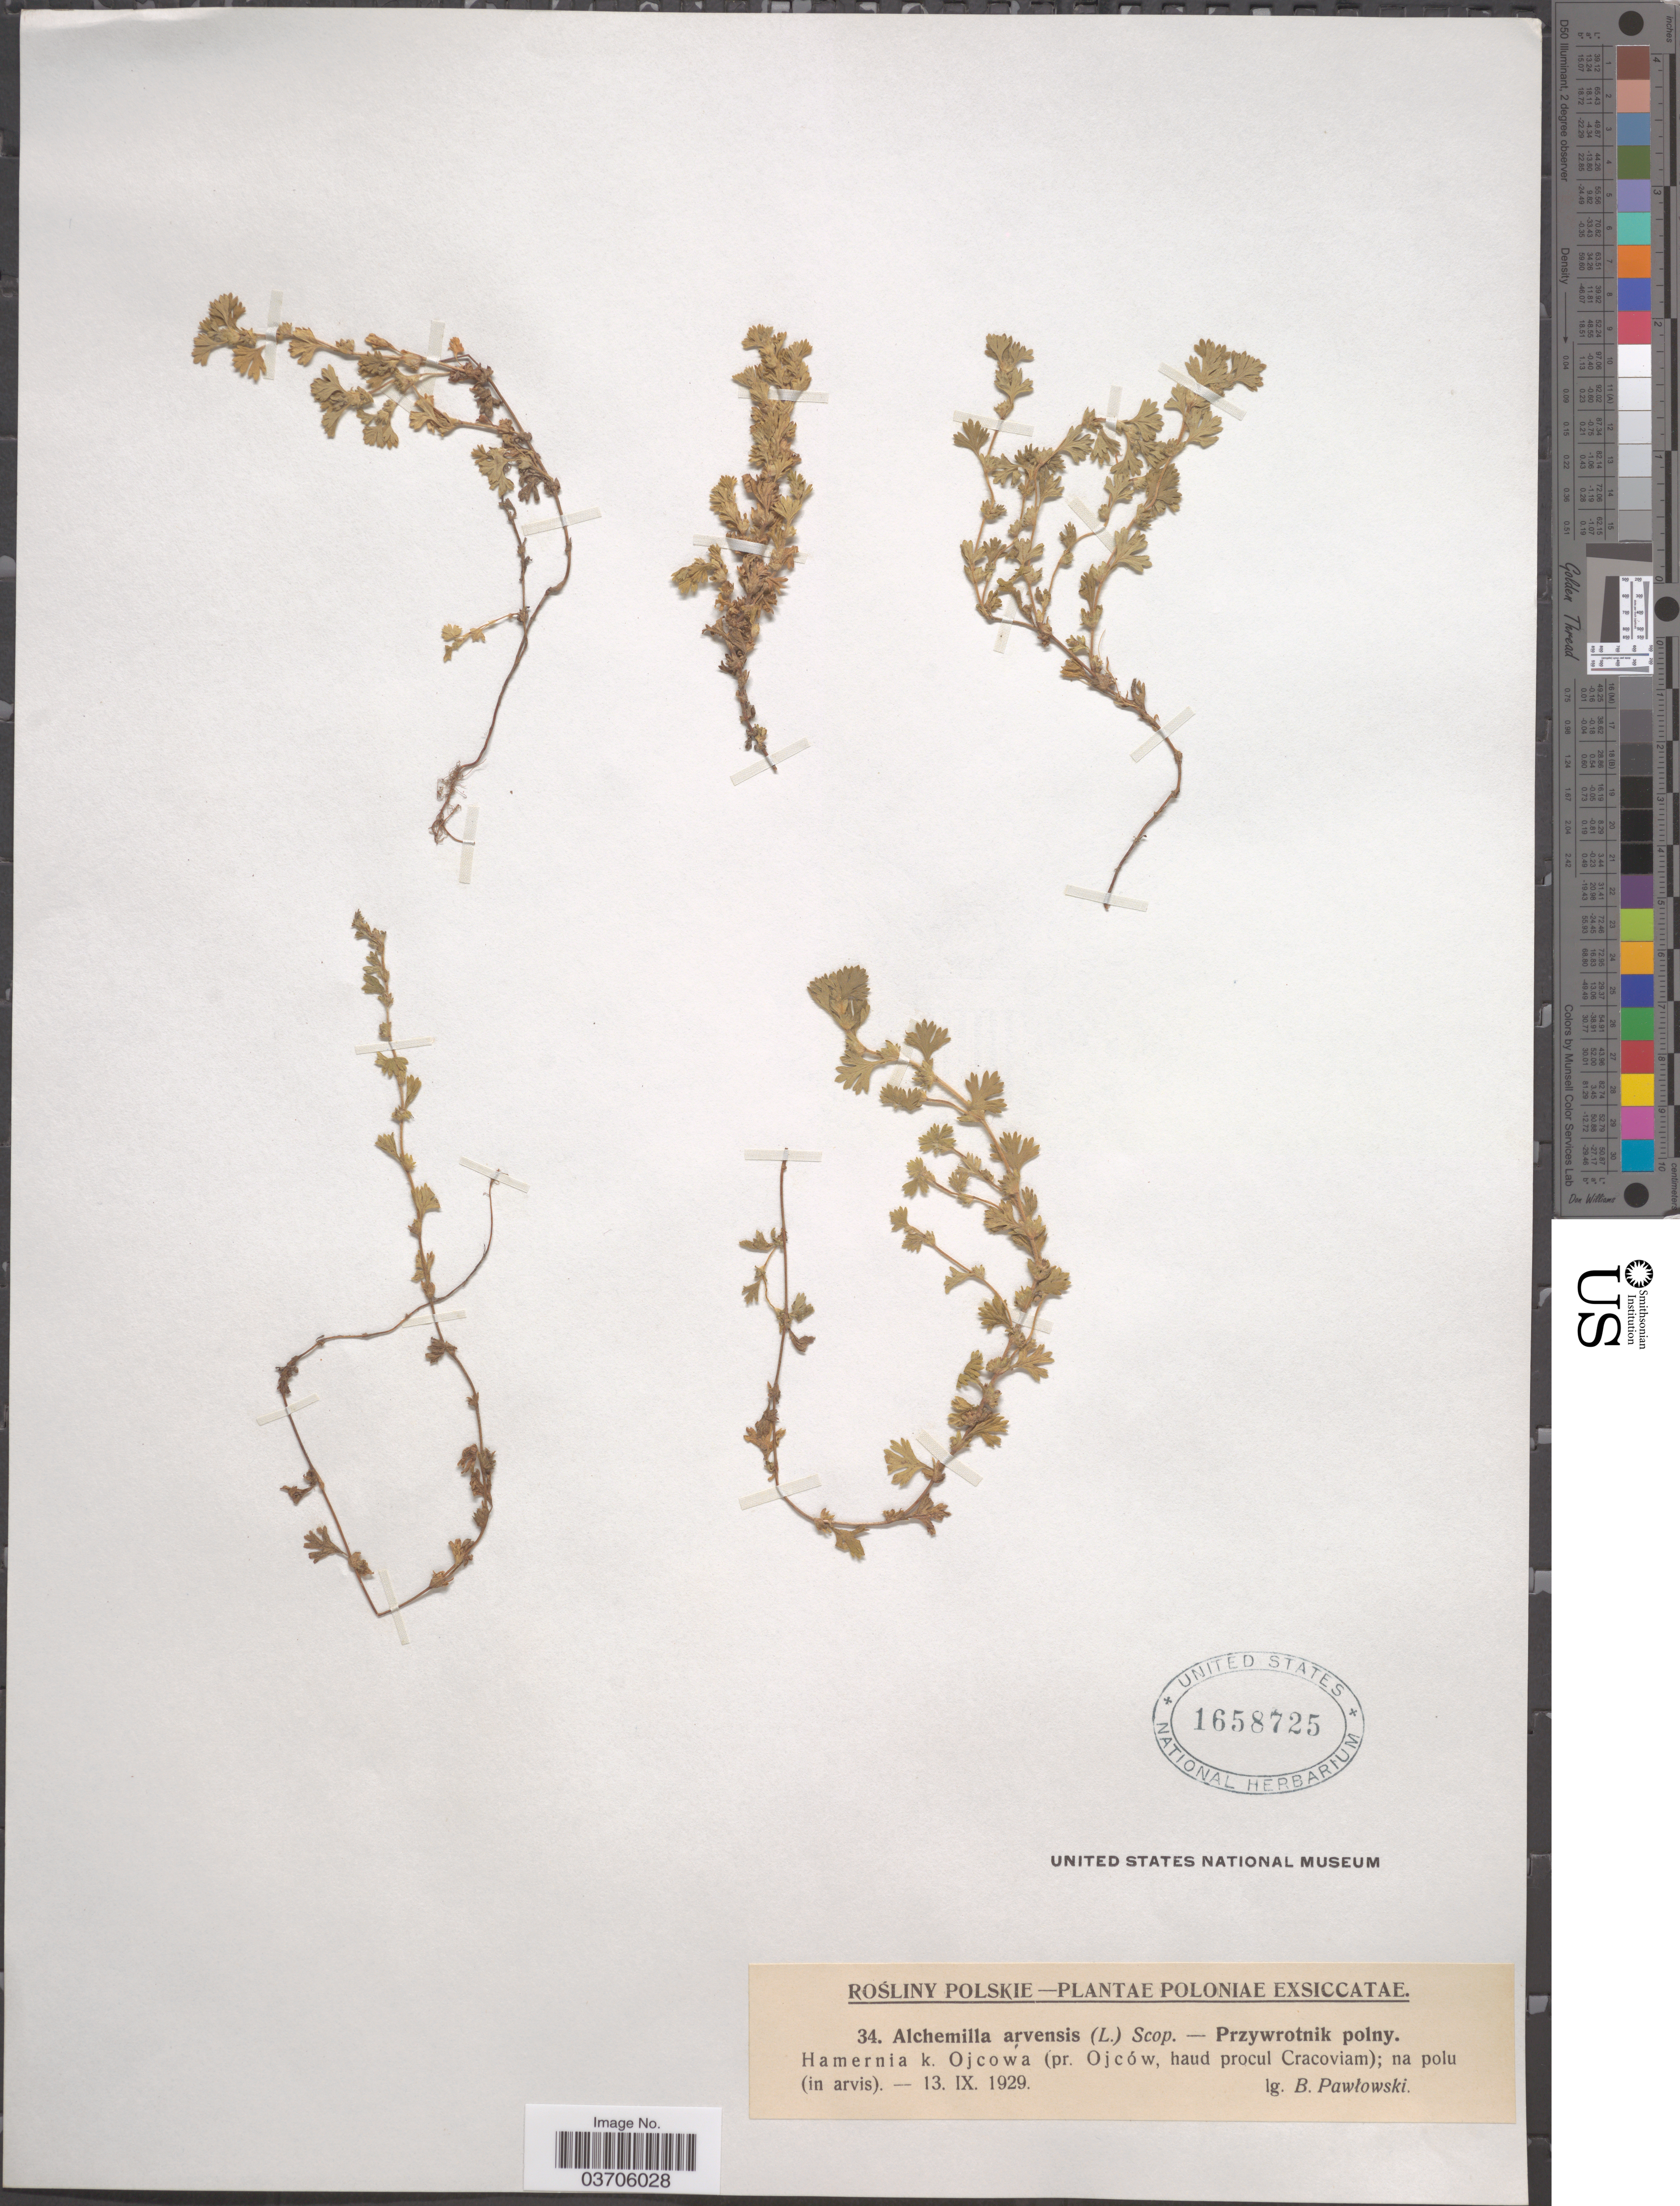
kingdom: Plantae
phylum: Tracheophyta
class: Magnoliopsida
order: Rosales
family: Rosaceae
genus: Aphanes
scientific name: Aphanes arvensis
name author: L.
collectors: B. Pawlowski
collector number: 34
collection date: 1929-09-13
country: Poland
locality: Hamernia k. Ojcowa (pr. Ojców, haud procul Cracoviam).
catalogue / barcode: US 1658725